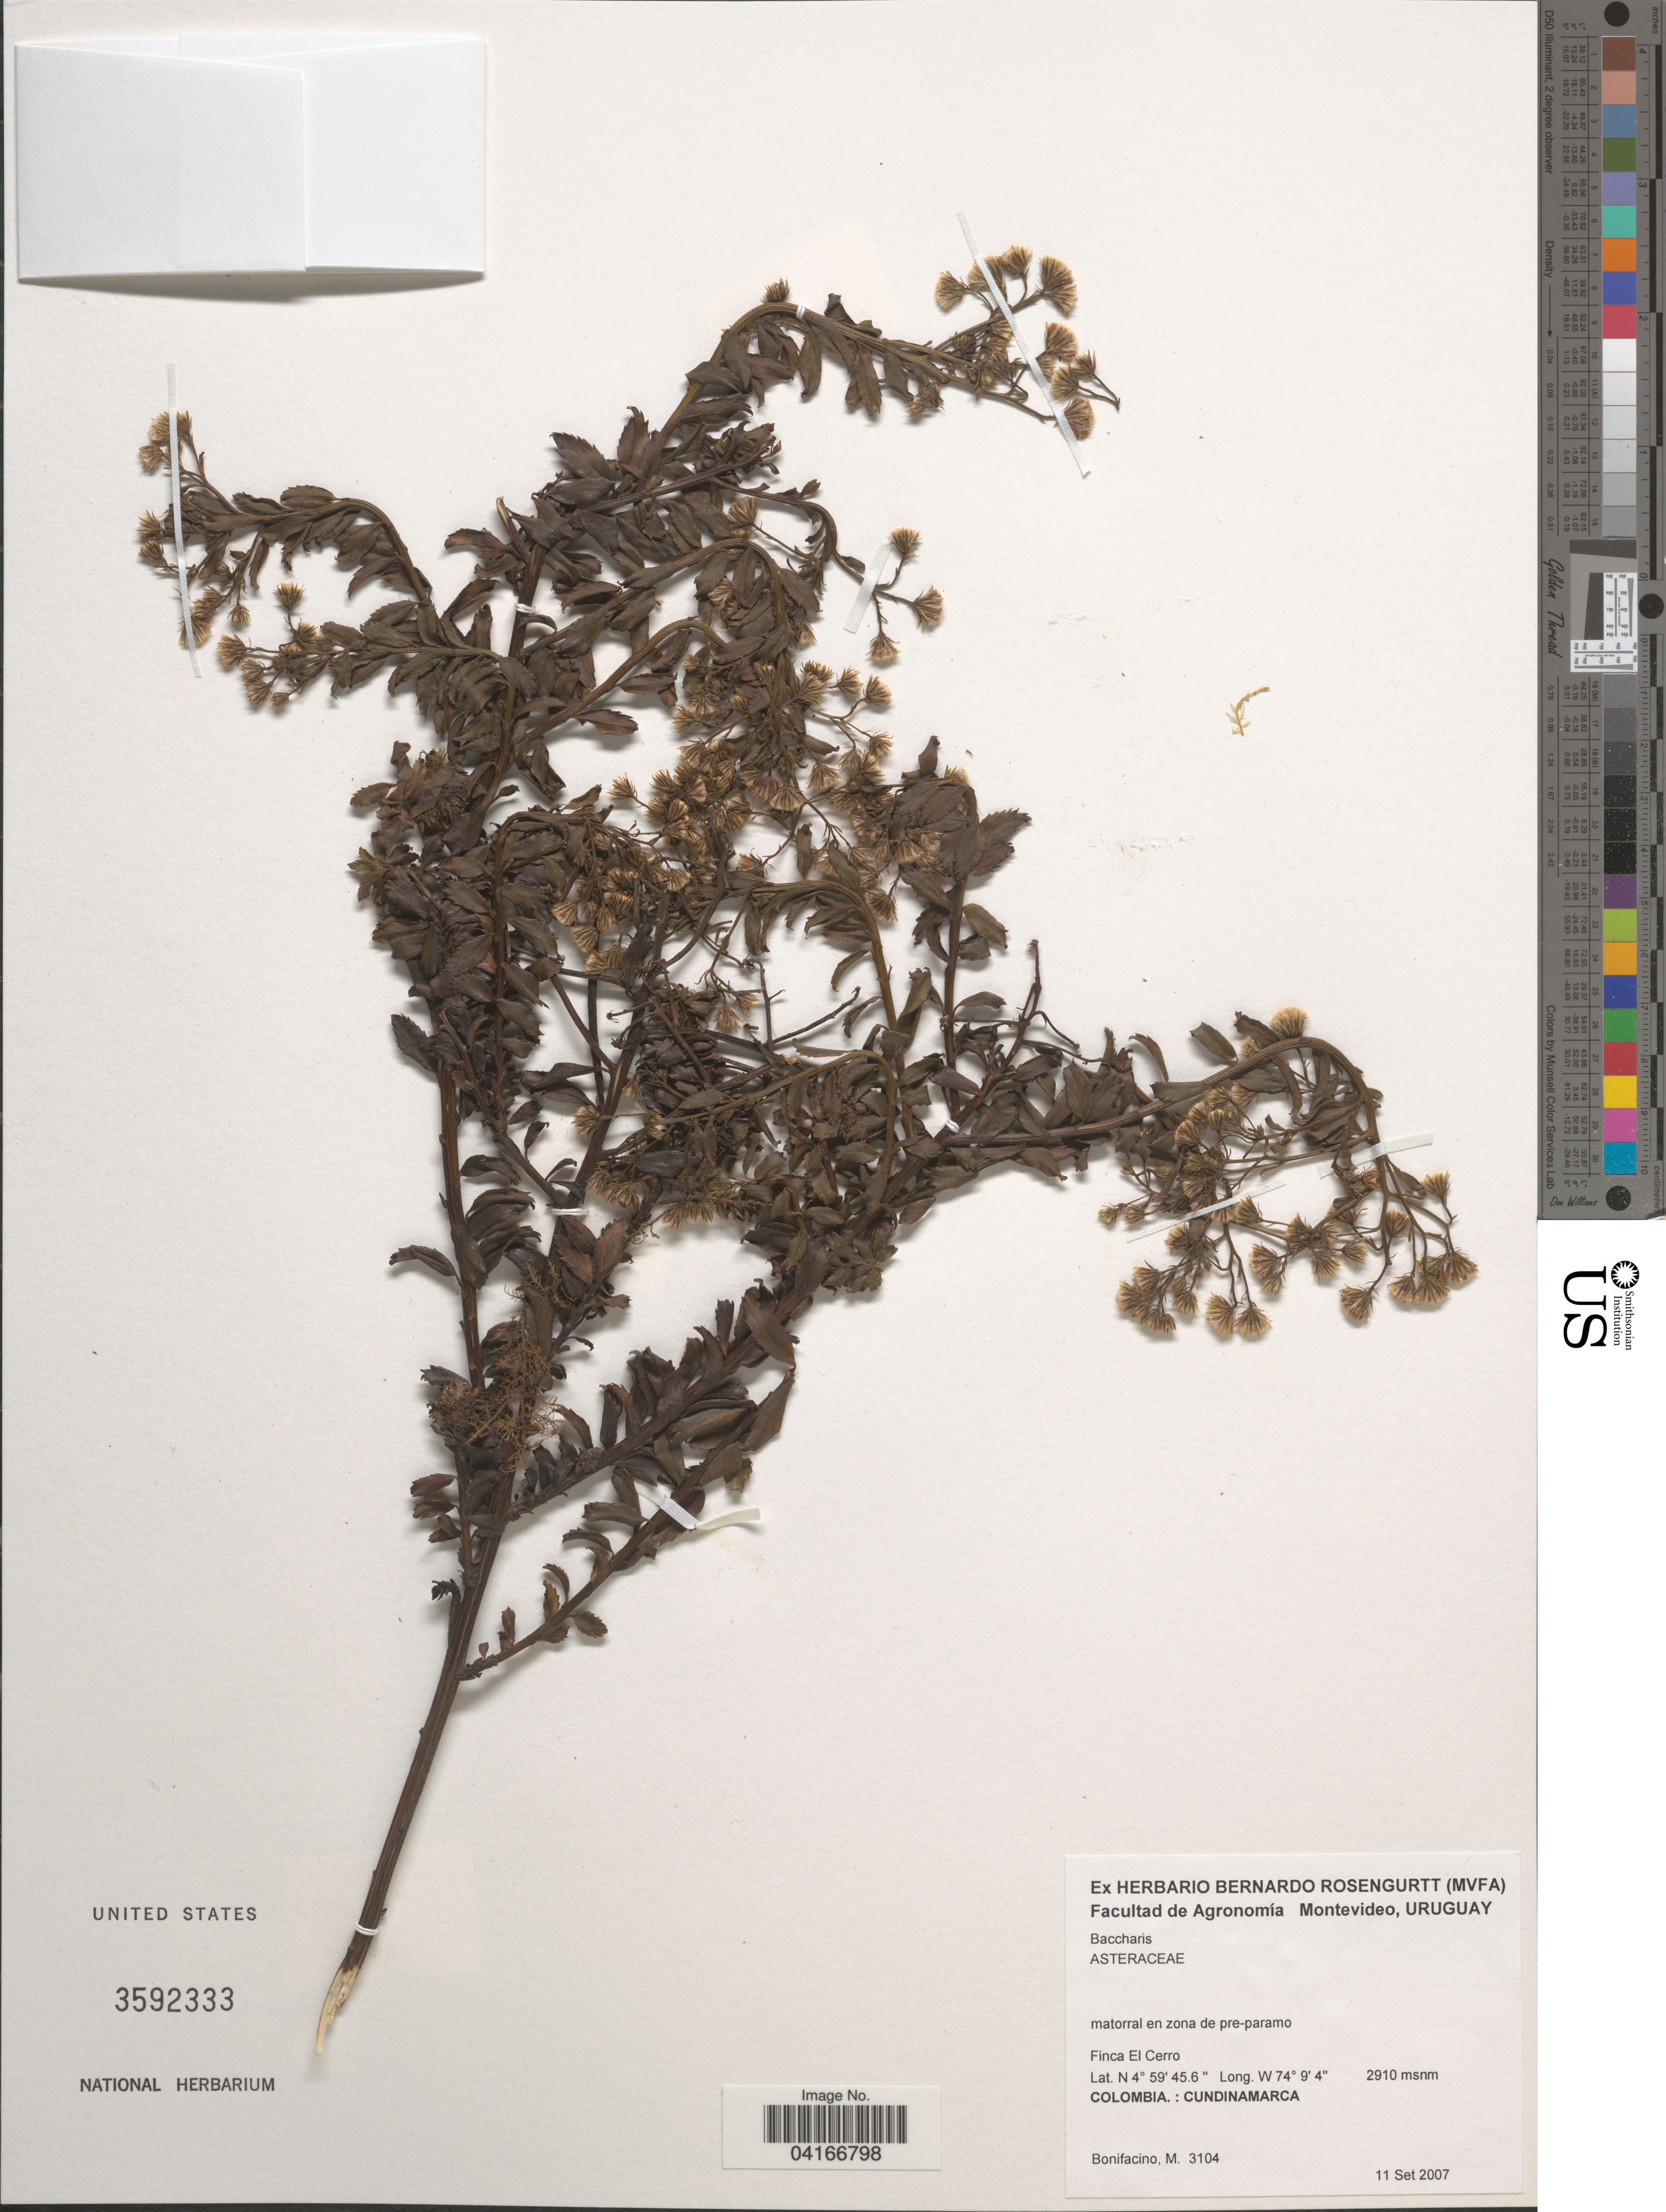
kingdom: Plantae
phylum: Tracheophyta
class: Magnoliopsida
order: Asterales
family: Asteraceae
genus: Baccharis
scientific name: Baccharis sp.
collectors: M. Bonifacino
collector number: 3104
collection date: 2007-09-11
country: Colombia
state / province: Cundinamarca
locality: Finca El Cerro.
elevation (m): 2910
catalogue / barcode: US 3592333